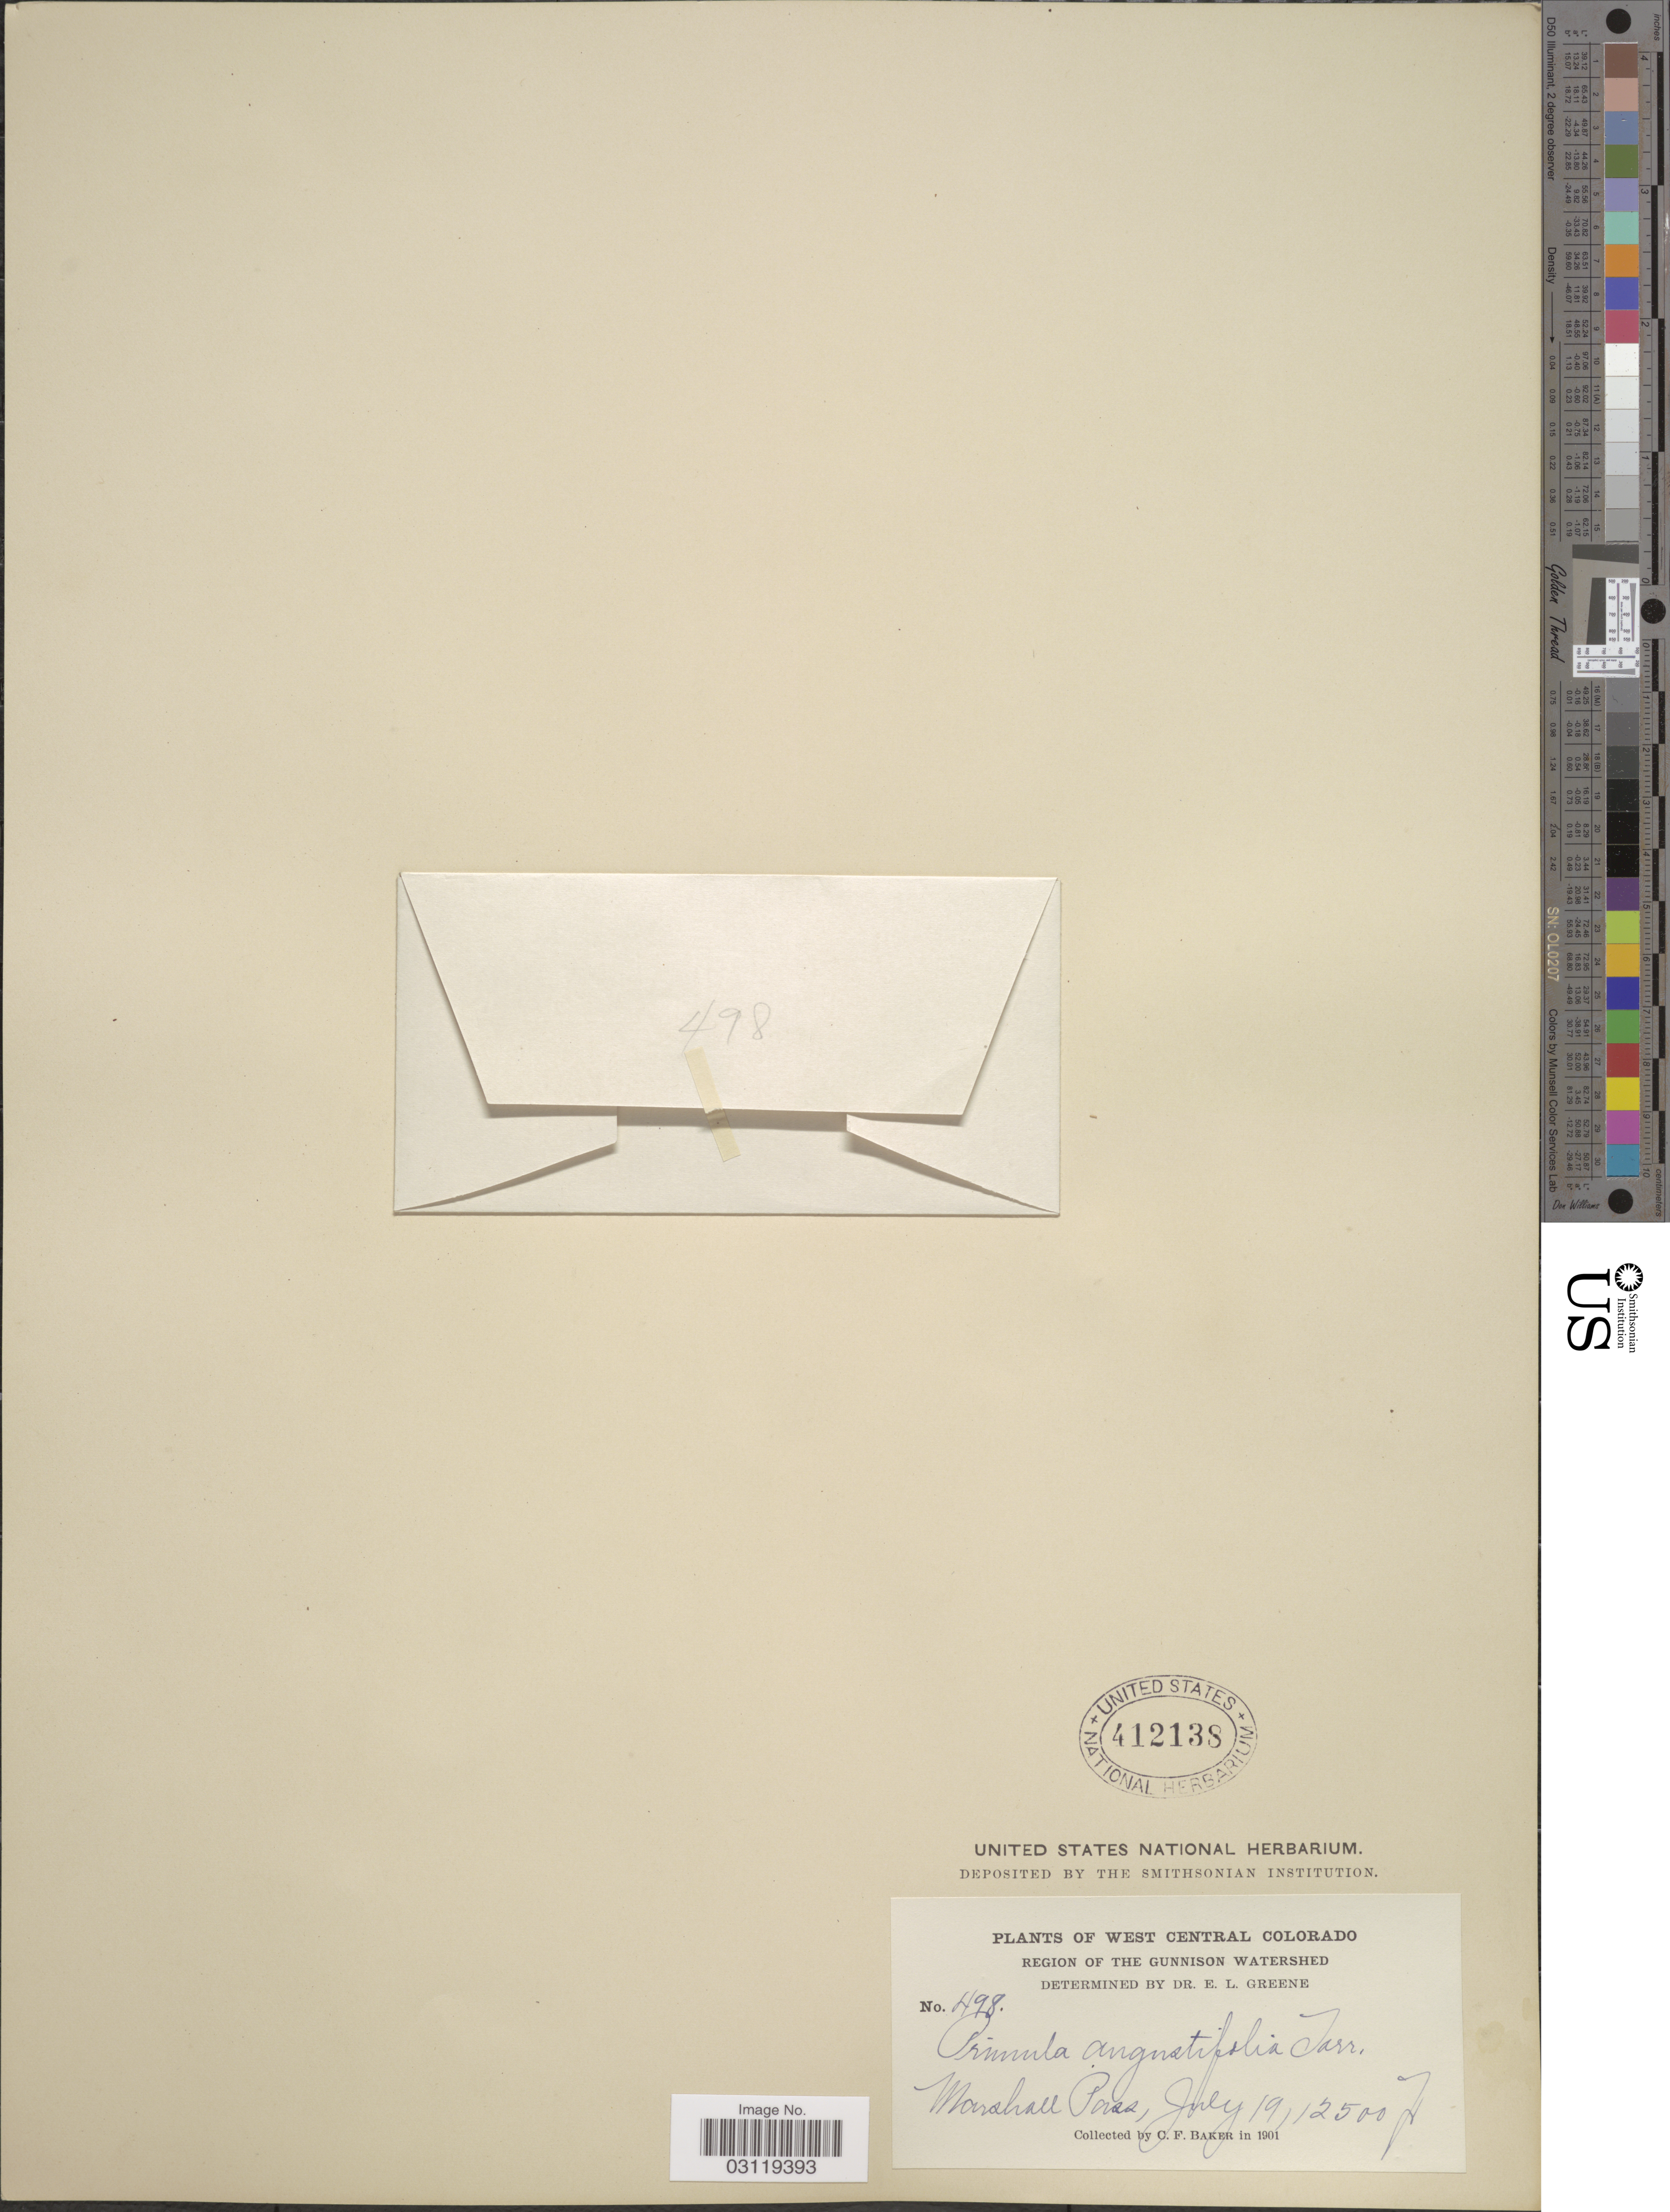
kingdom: Plantae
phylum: Tracheophyta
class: Magnoliopsida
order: Ericales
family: Primulaceae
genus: Primula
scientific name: Primula angustifolia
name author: Torr.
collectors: C. F. Baker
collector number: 498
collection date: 1901-07-19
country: United States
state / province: Colorado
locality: West Central Colorado. Region of the Gunnison Watershed. Marshall Pass.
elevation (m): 3810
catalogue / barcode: US 412138